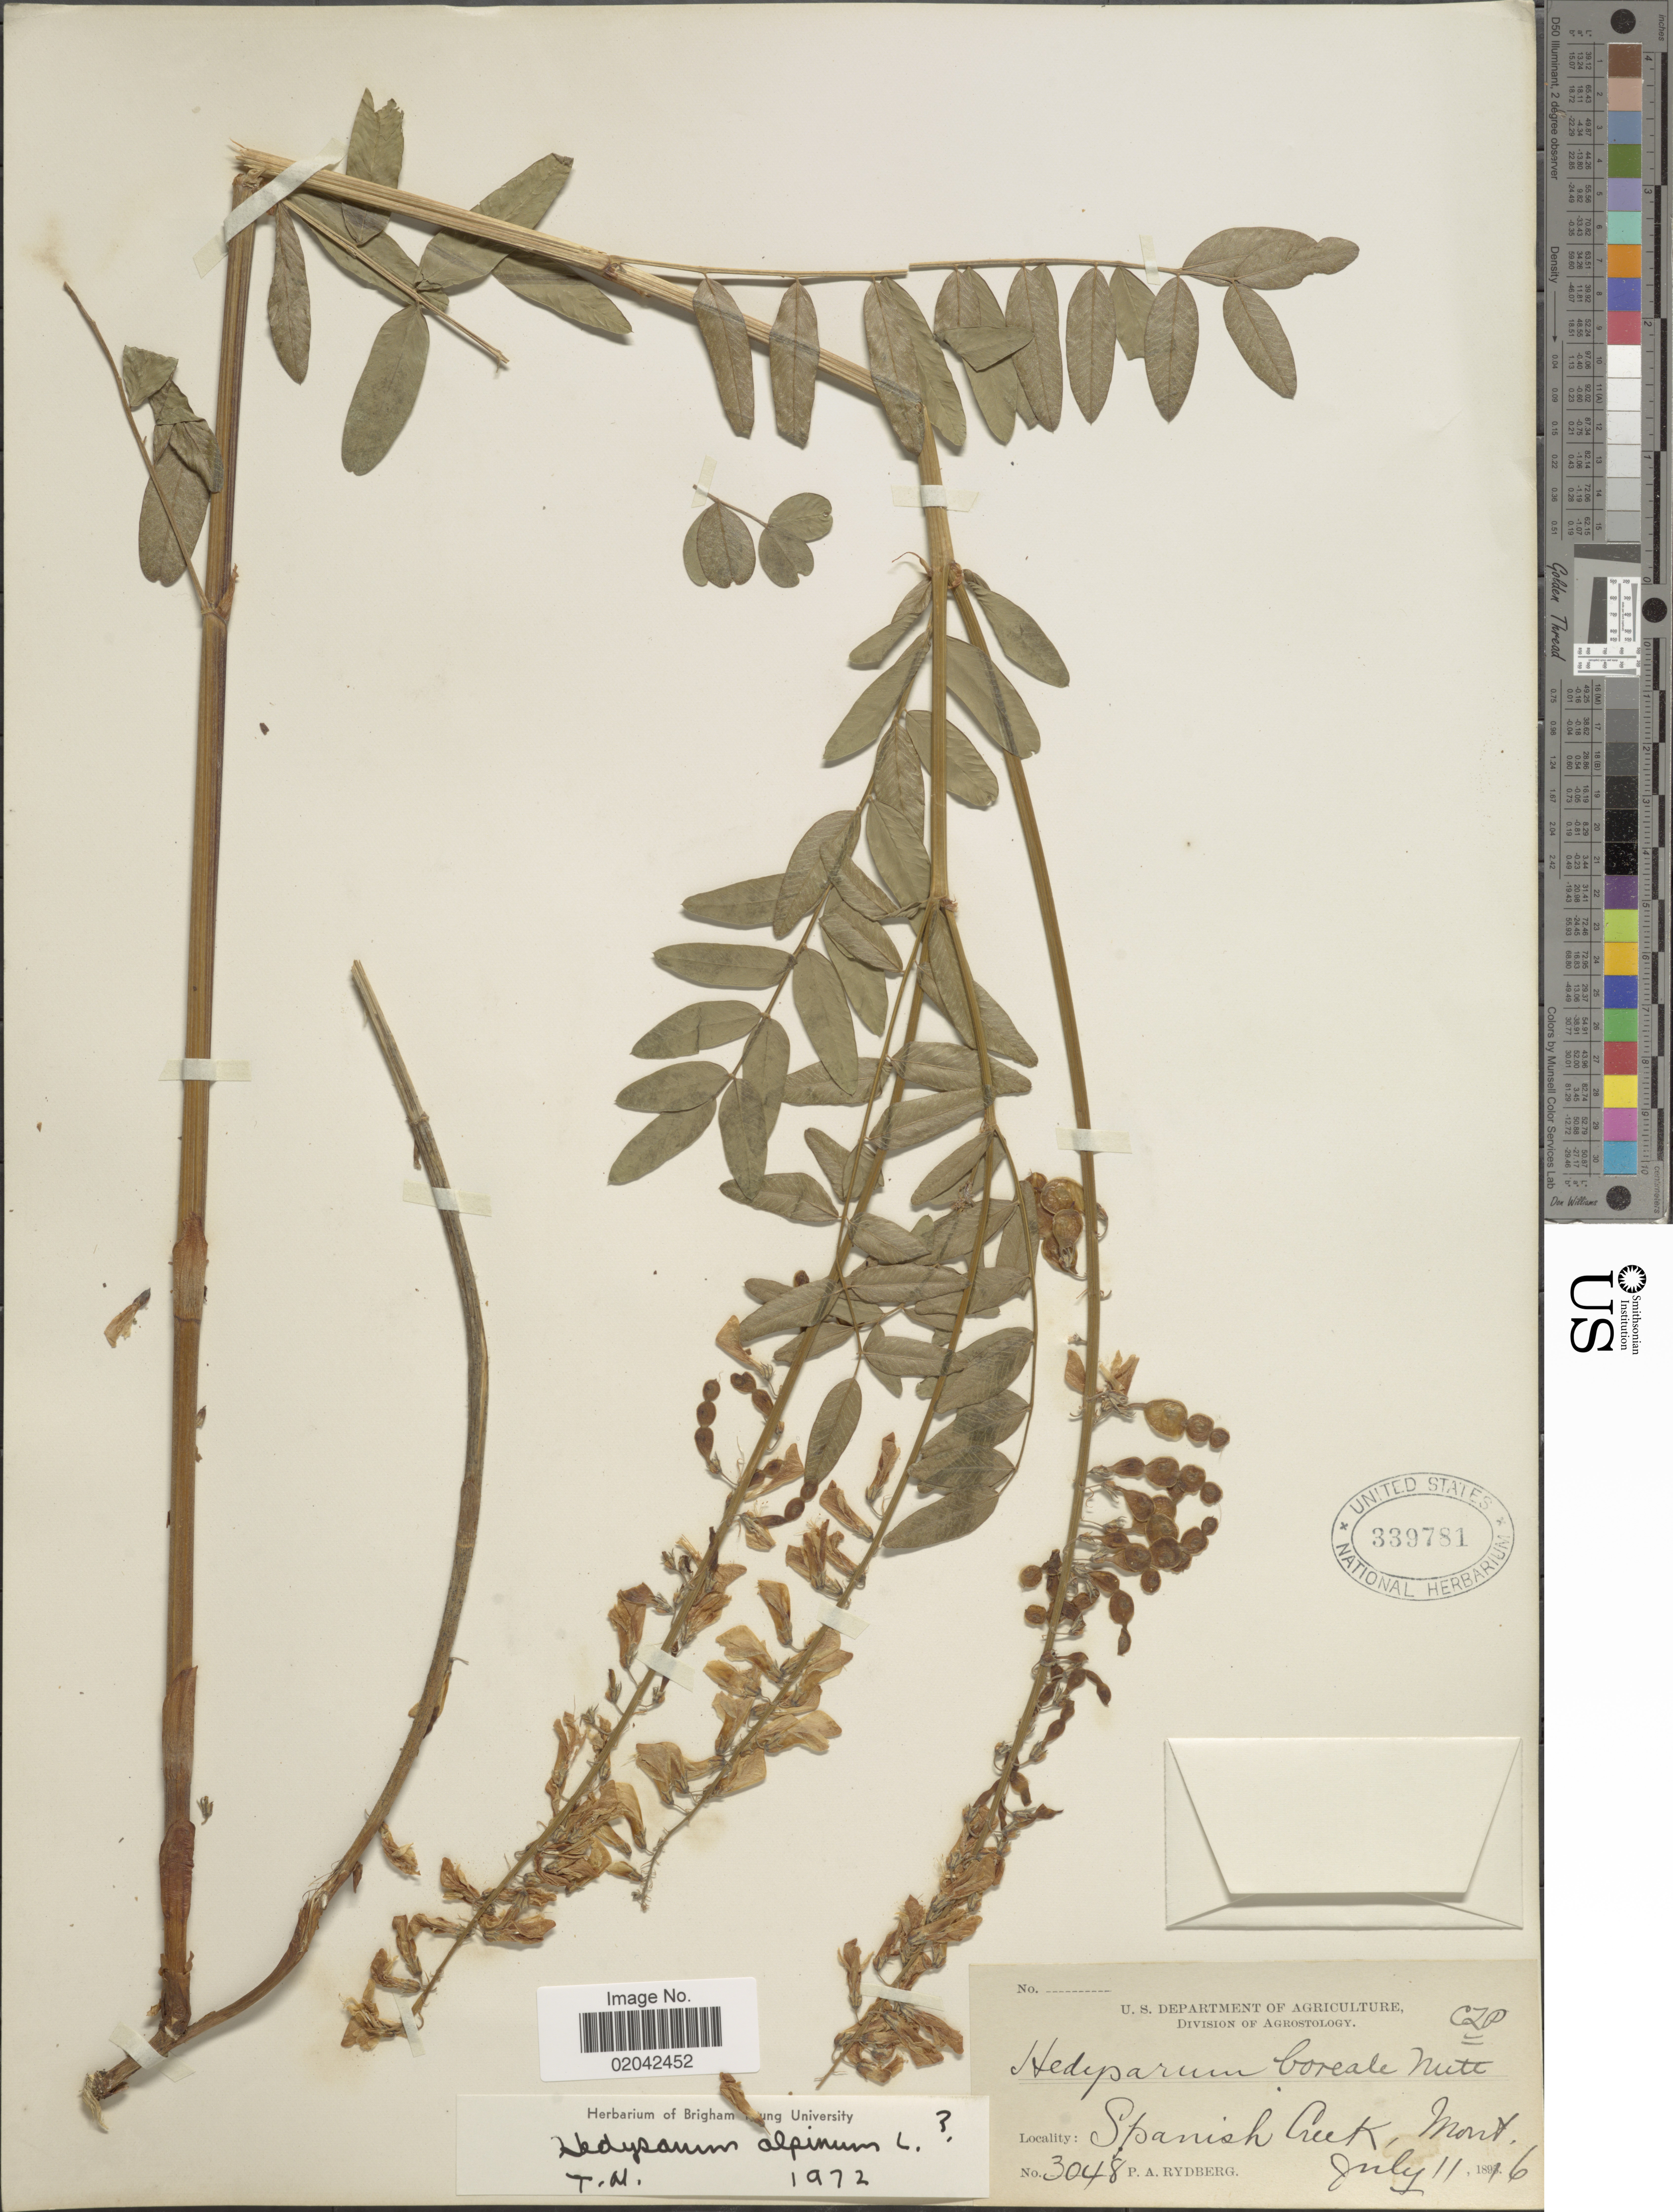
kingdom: Plantae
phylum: Tracheophyta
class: Magnoliopsida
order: Fabales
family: Fabaceae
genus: Hedysarum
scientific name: Hedysarum alpinum var. americanum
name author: Michx. ex Pursh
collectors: P. A. Rydberg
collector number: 3048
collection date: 1896-07-11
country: United States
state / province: Montana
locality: Spanish Creek, Mont.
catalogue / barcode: US 339781